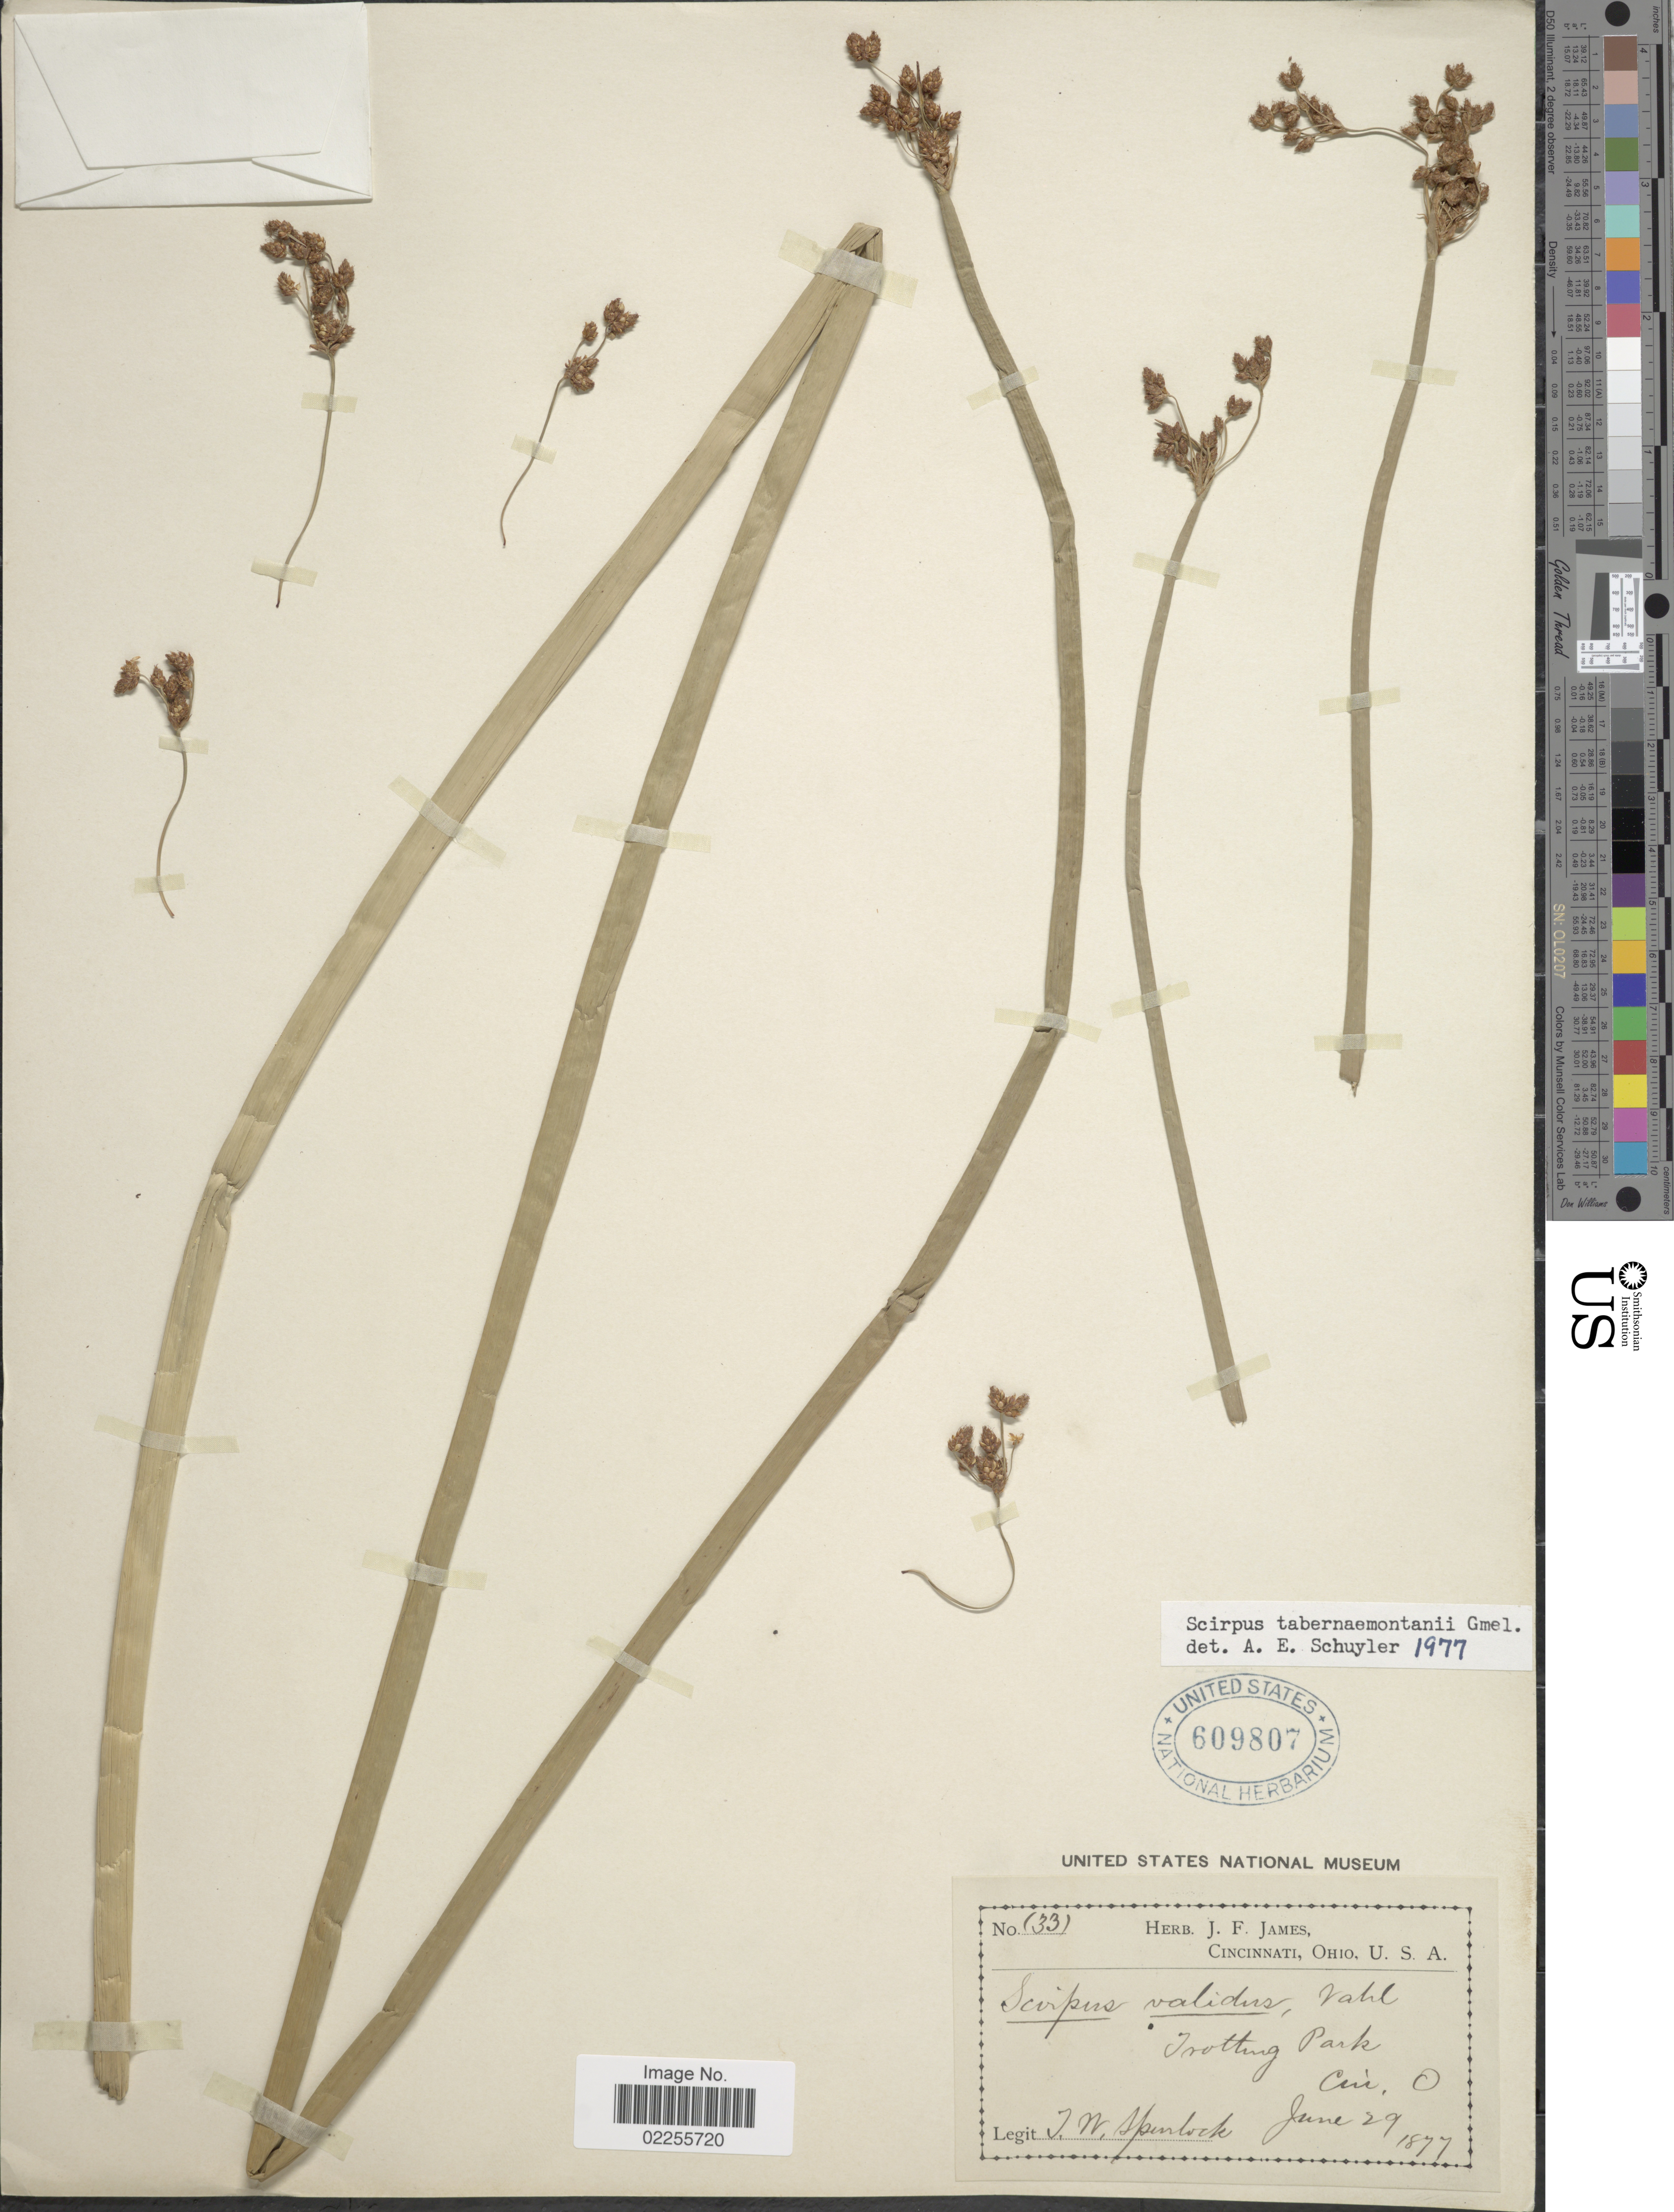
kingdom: Plantae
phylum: Tracheophyta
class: Liliopsida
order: Poales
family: Cyperaceae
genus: Schoenoplectus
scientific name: Schoenoplectus tabernaemontani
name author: (C.C. Gmel.) Palla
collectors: T. Spurlock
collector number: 33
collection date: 1877-06-29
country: United States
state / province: Ohio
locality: Trotting Park, Cin.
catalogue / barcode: US 609807